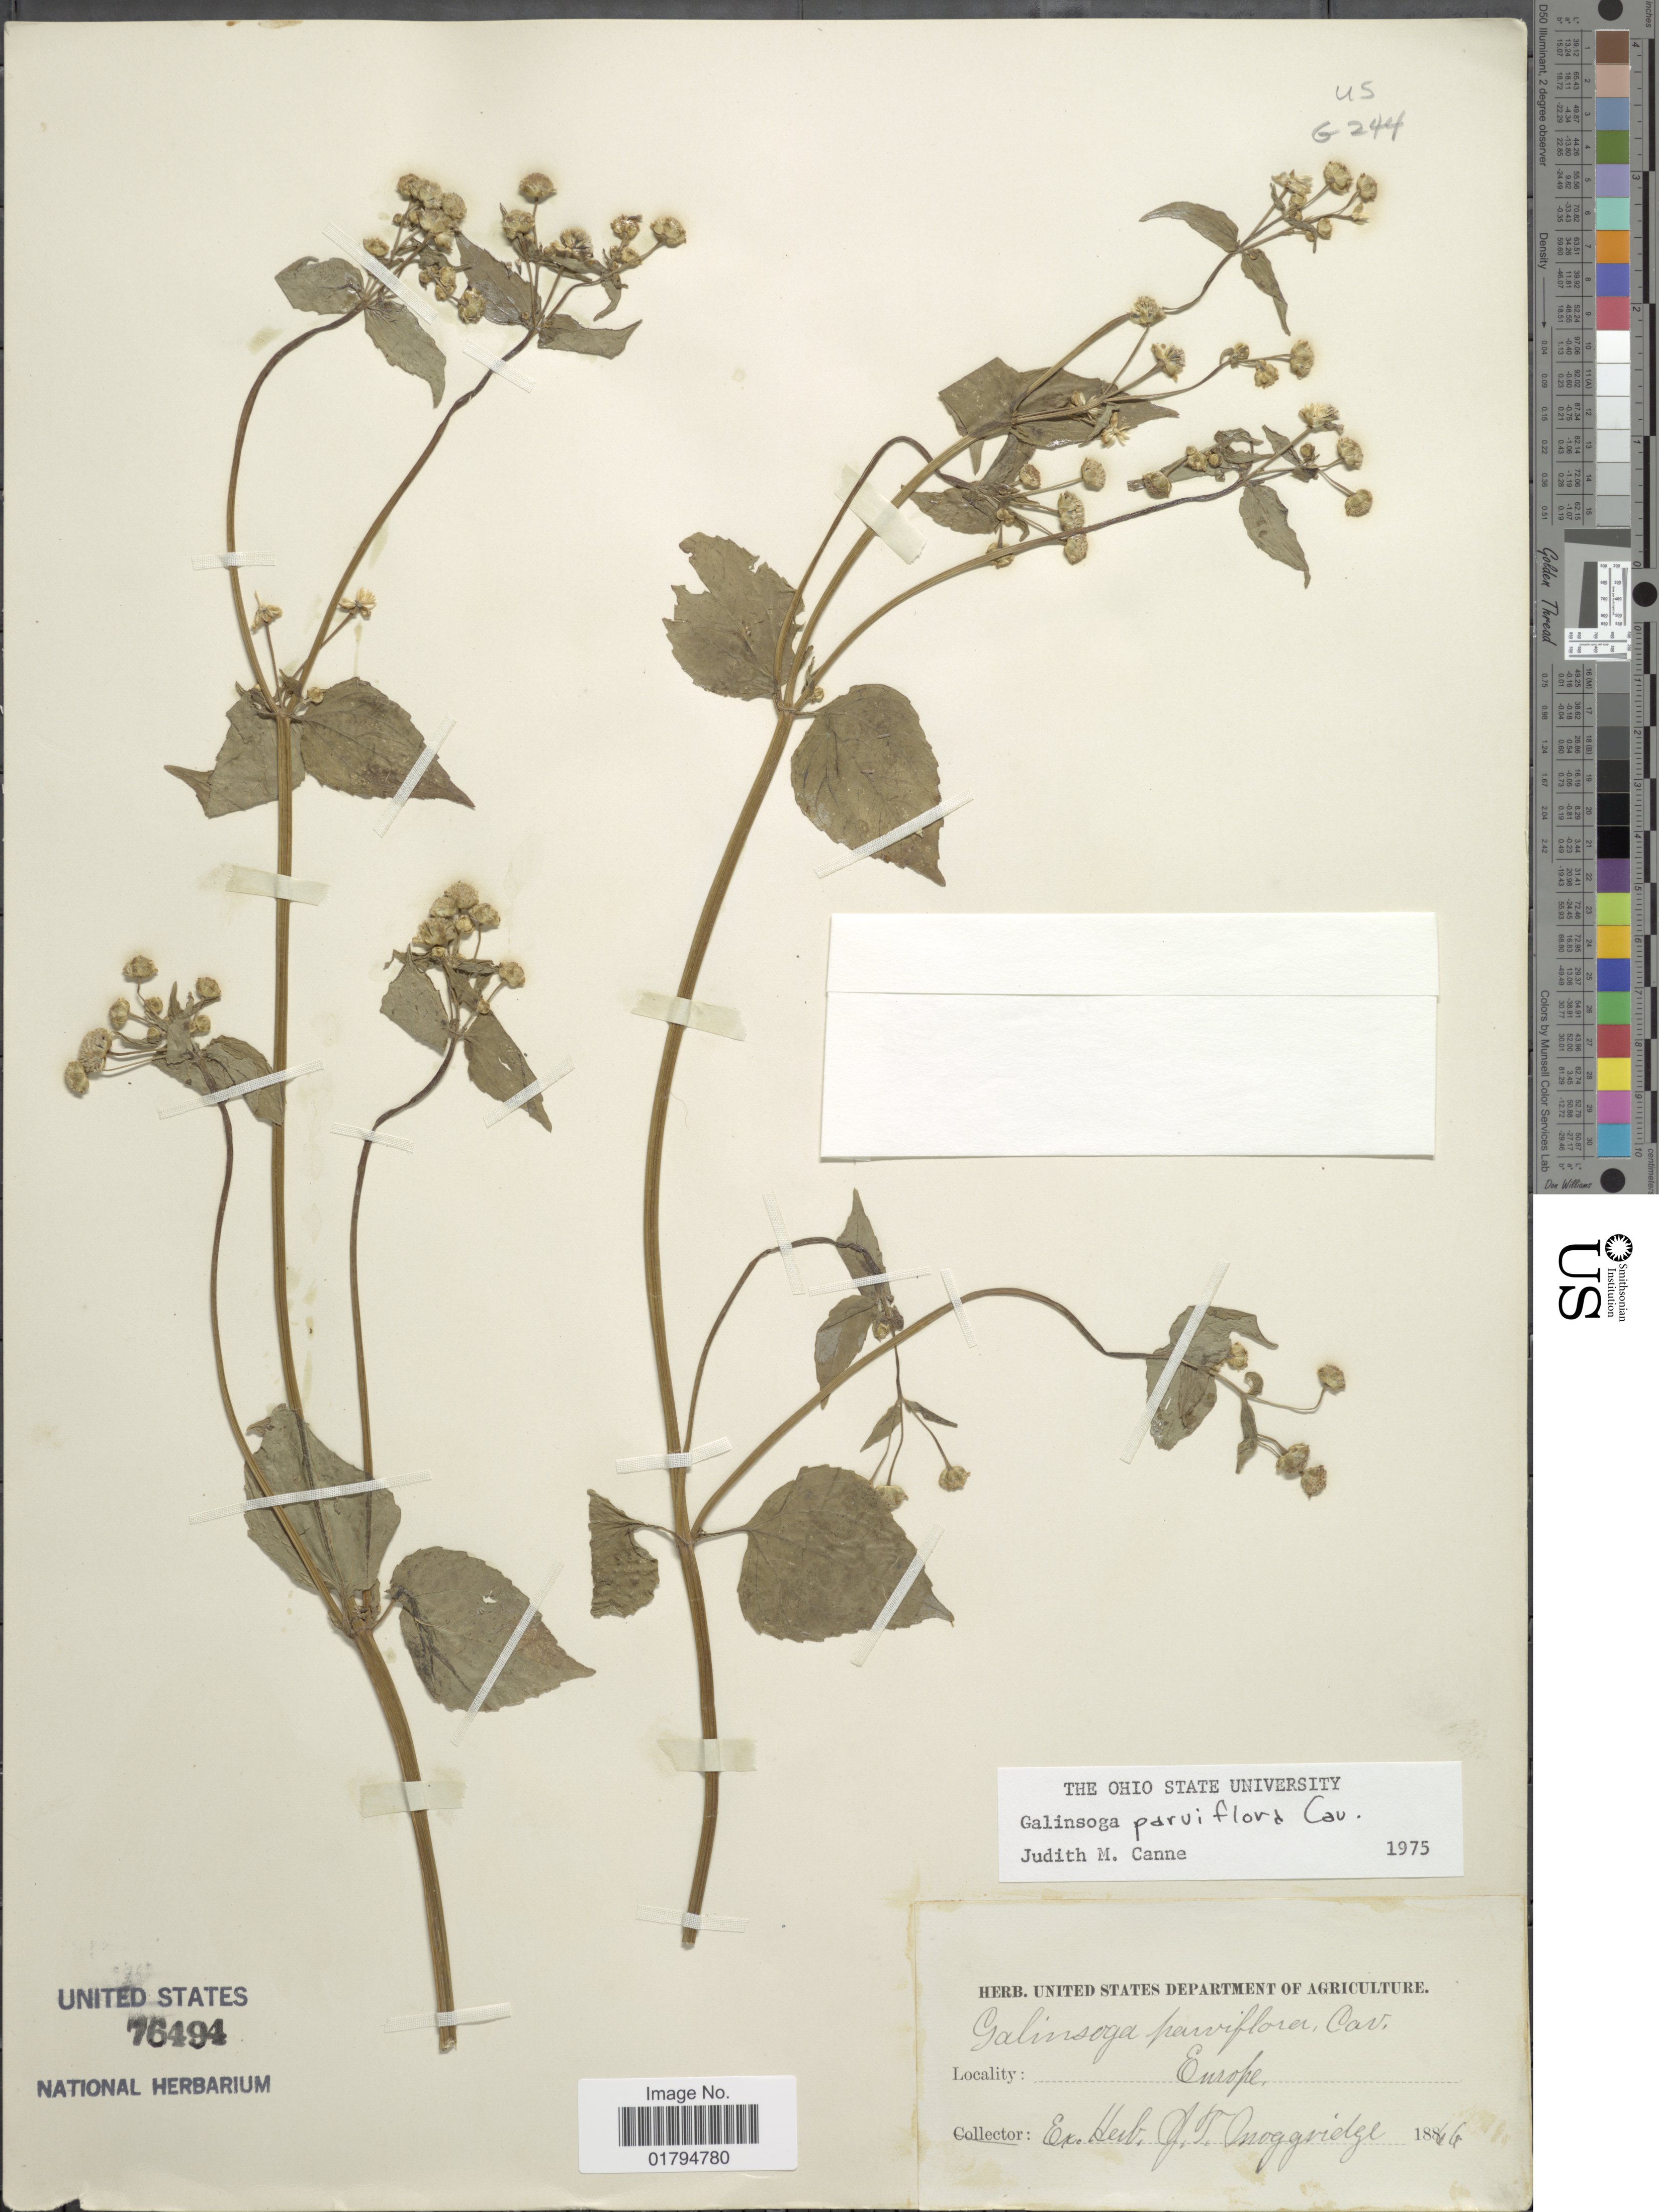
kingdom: Plantae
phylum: Tracheophyta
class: Magnoliopsida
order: Asterales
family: Asteraceae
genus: Galinsoga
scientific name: Galinsoga parviflora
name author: Cav.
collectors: ex herb. J.T. Moggridge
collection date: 1866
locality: Europe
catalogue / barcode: US 76494